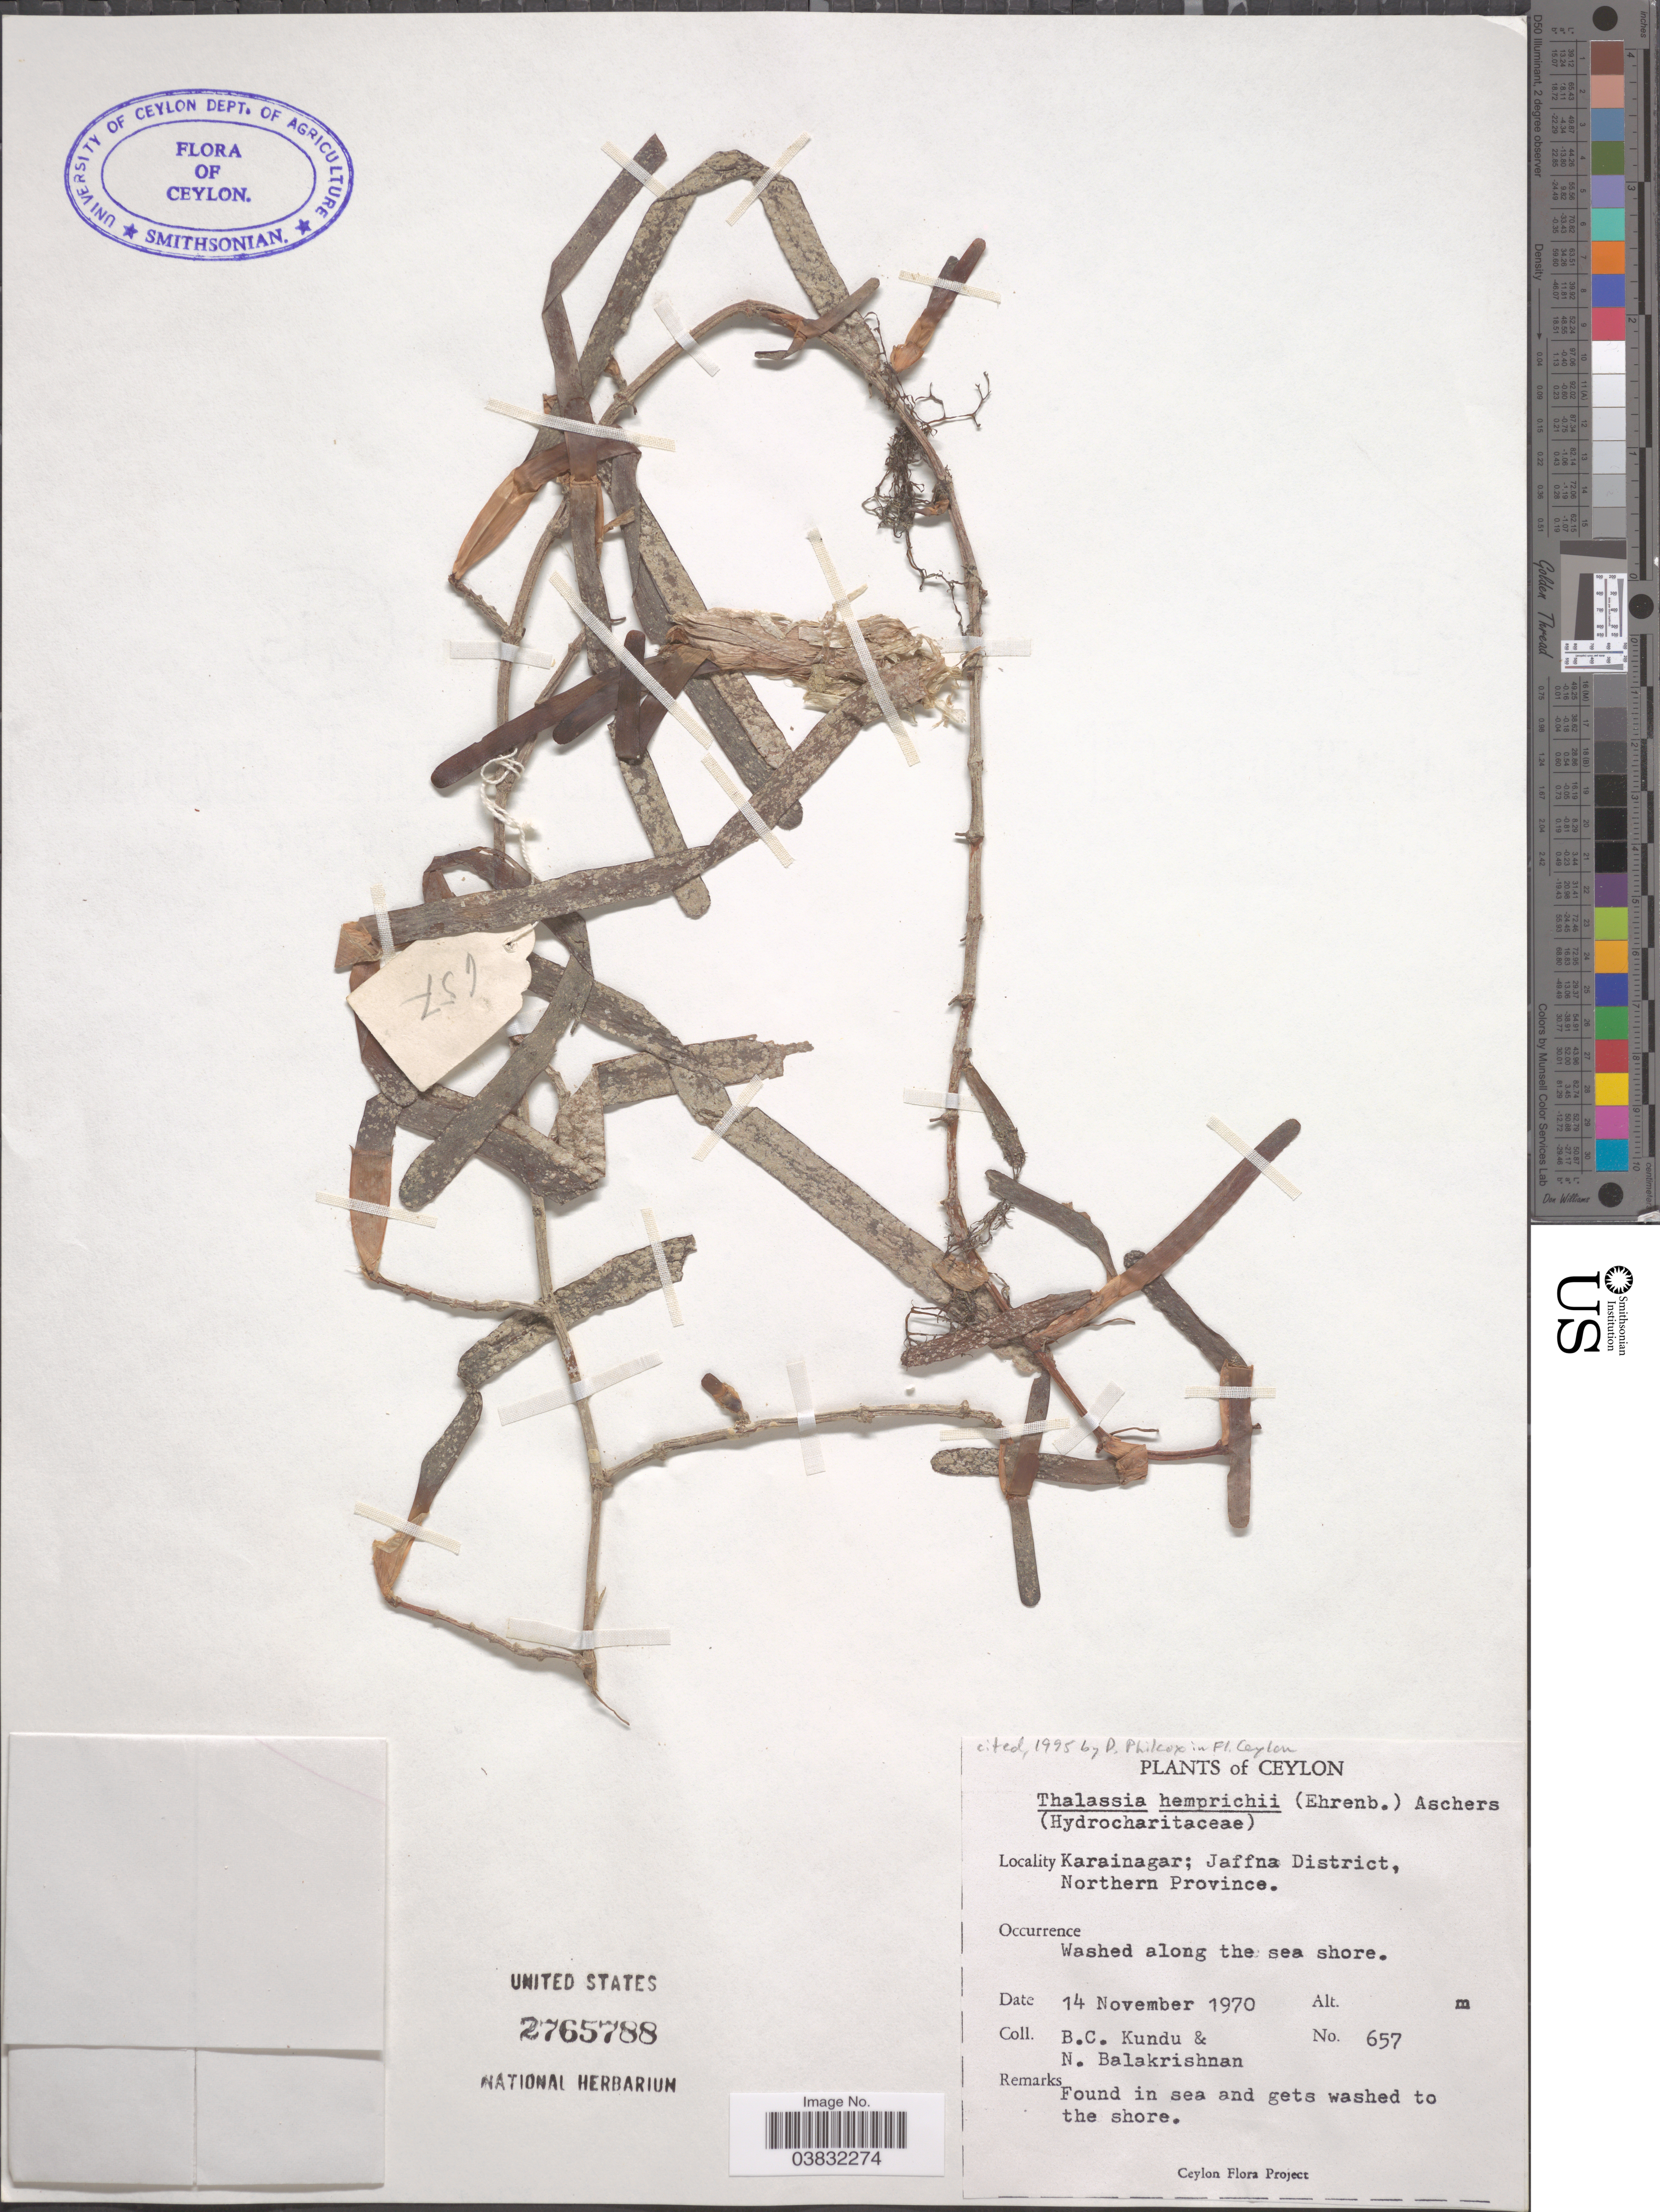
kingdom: Plantae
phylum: Tracheophyta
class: Liliopsida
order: Alismatales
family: Hydrocharitaceae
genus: Thalassia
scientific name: Thalassia hemprichii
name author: Asch.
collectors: B. C. Kundu & N. Balakrishnan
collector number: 657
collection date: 1970-11-14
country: Sri Lanka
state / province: Northern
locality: Ceylon. Karainagar; Jaffna District. Washed along the sea shore.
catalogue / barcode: US 2765788